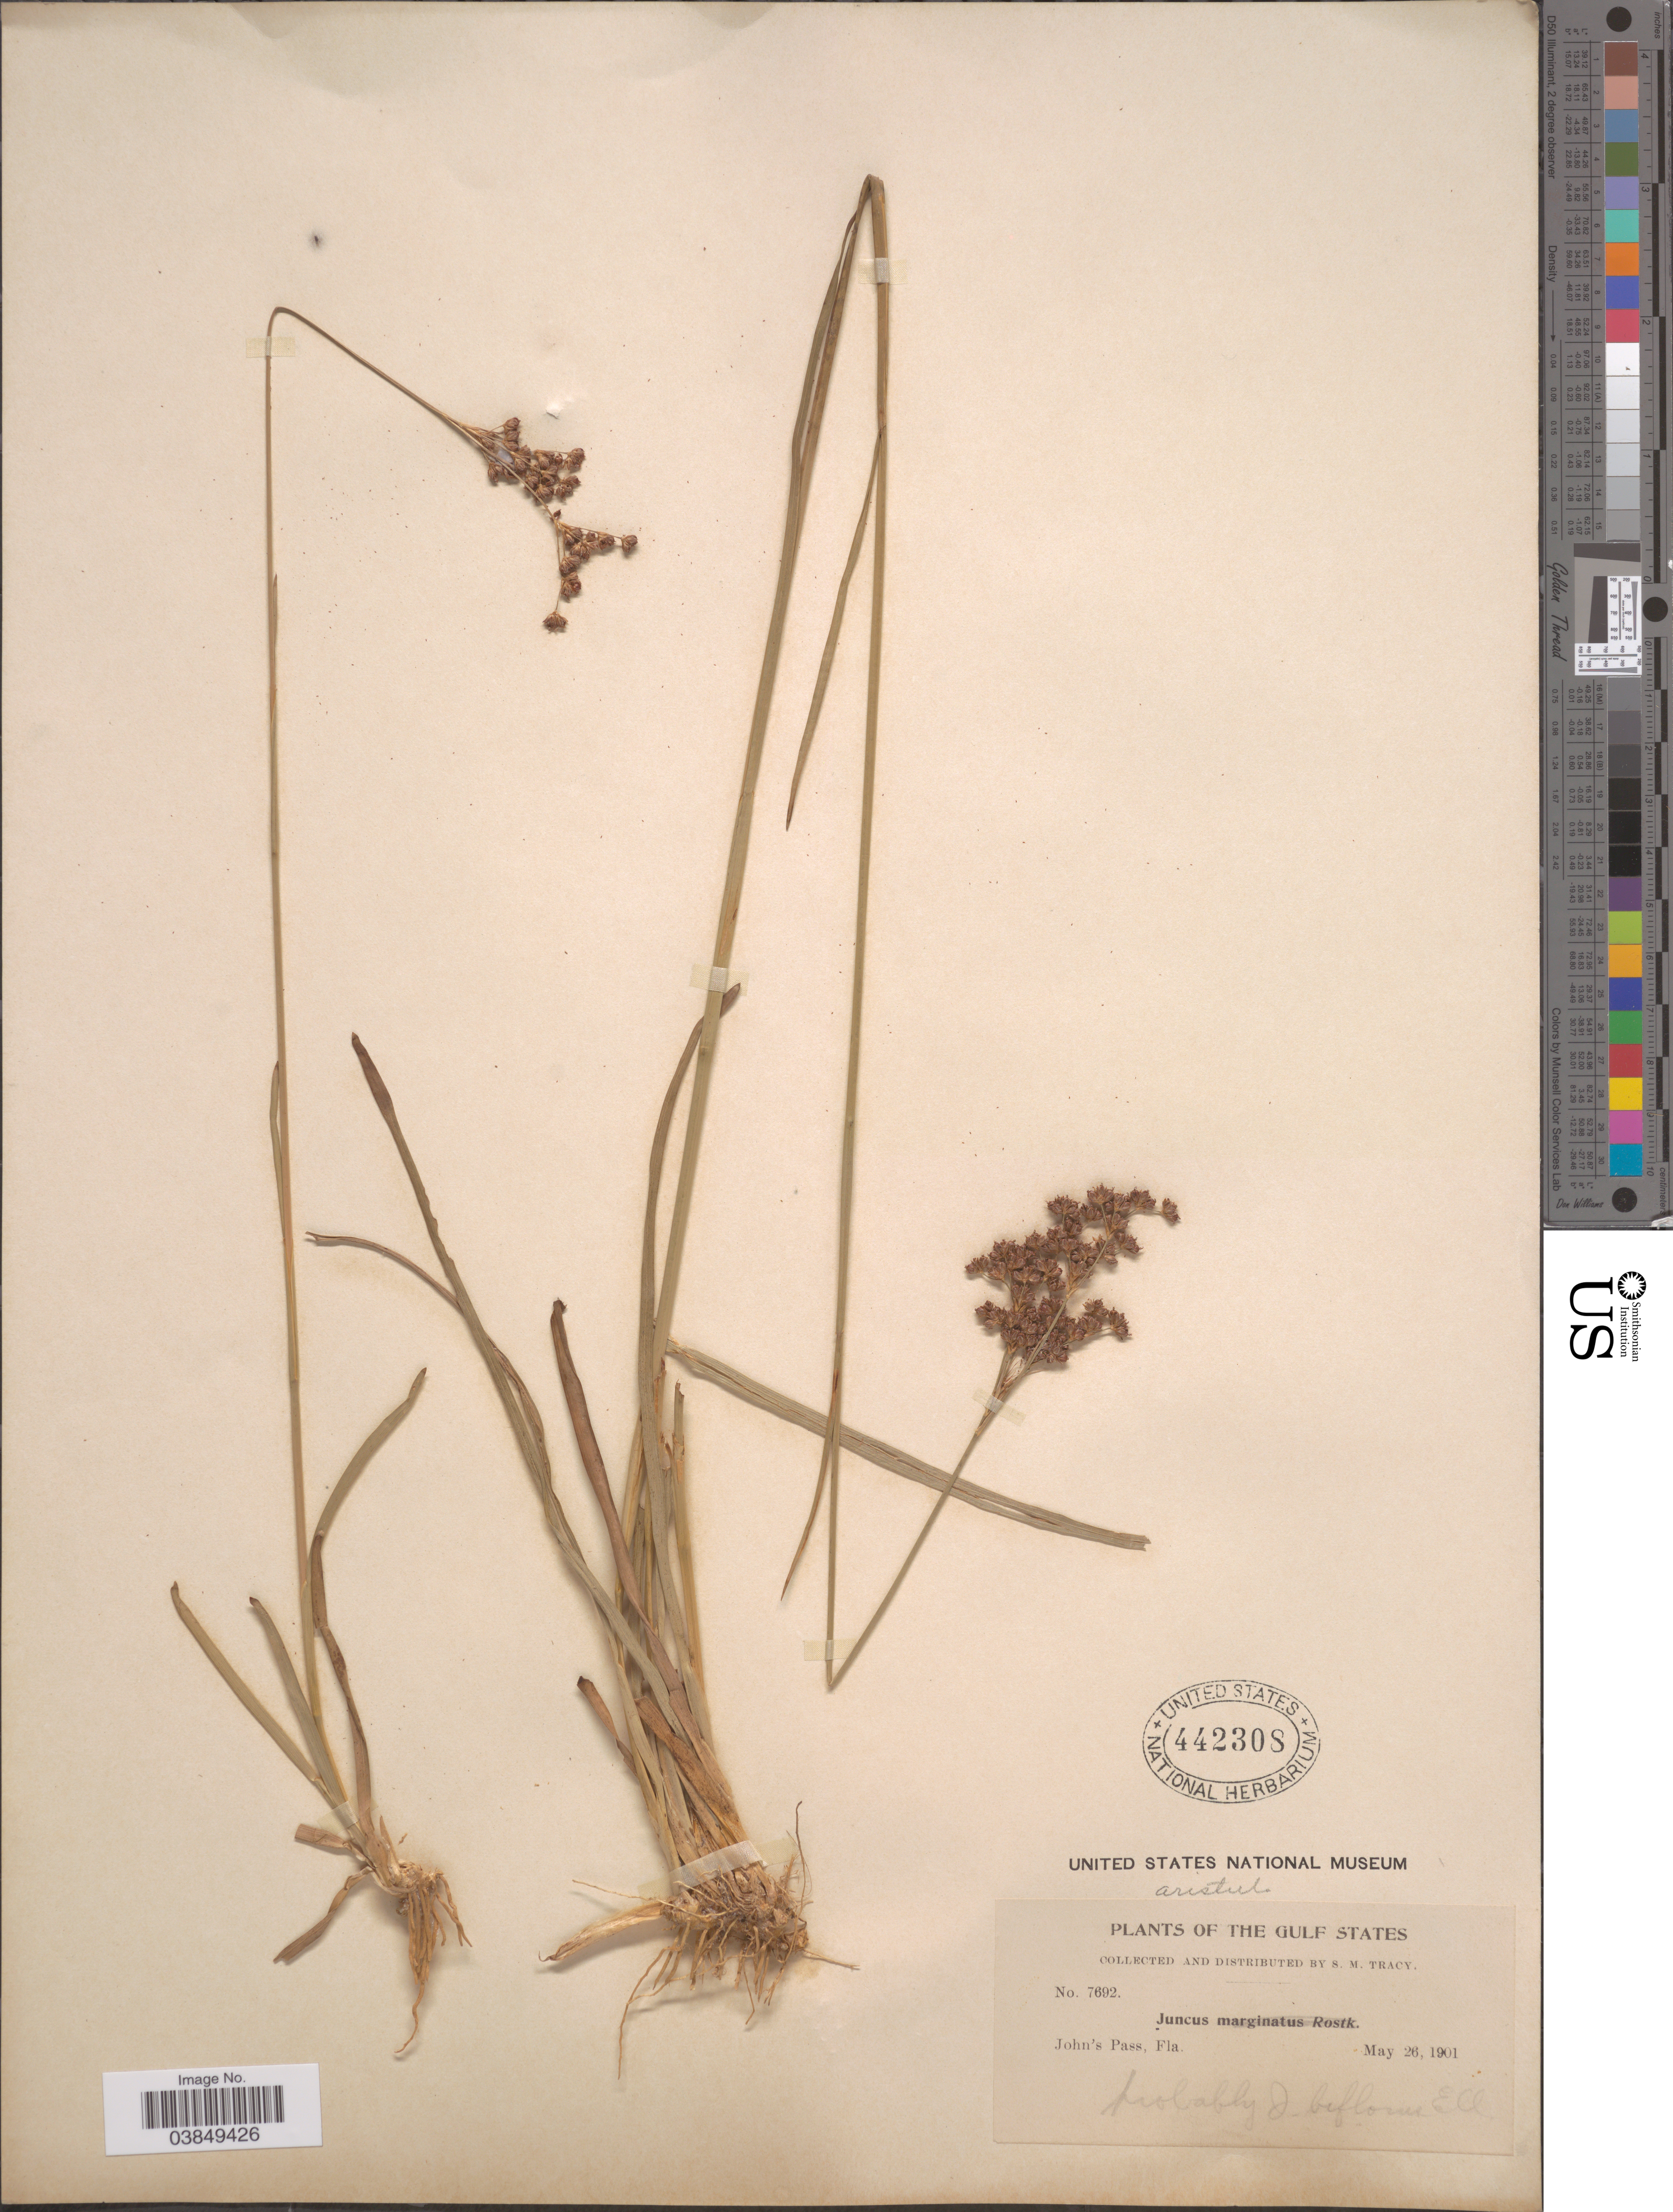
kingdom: Plantae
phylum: Tracheophyta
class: Liliopsida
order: Poales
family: Juncaceae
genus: Juncus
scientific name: Juncus aristulatus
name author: Michx.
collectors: S. M. Tracy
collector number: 7692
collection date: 1901-05-26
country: United States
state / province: Florida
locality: The Gulf States. John's Pass.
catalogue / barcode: US 442308